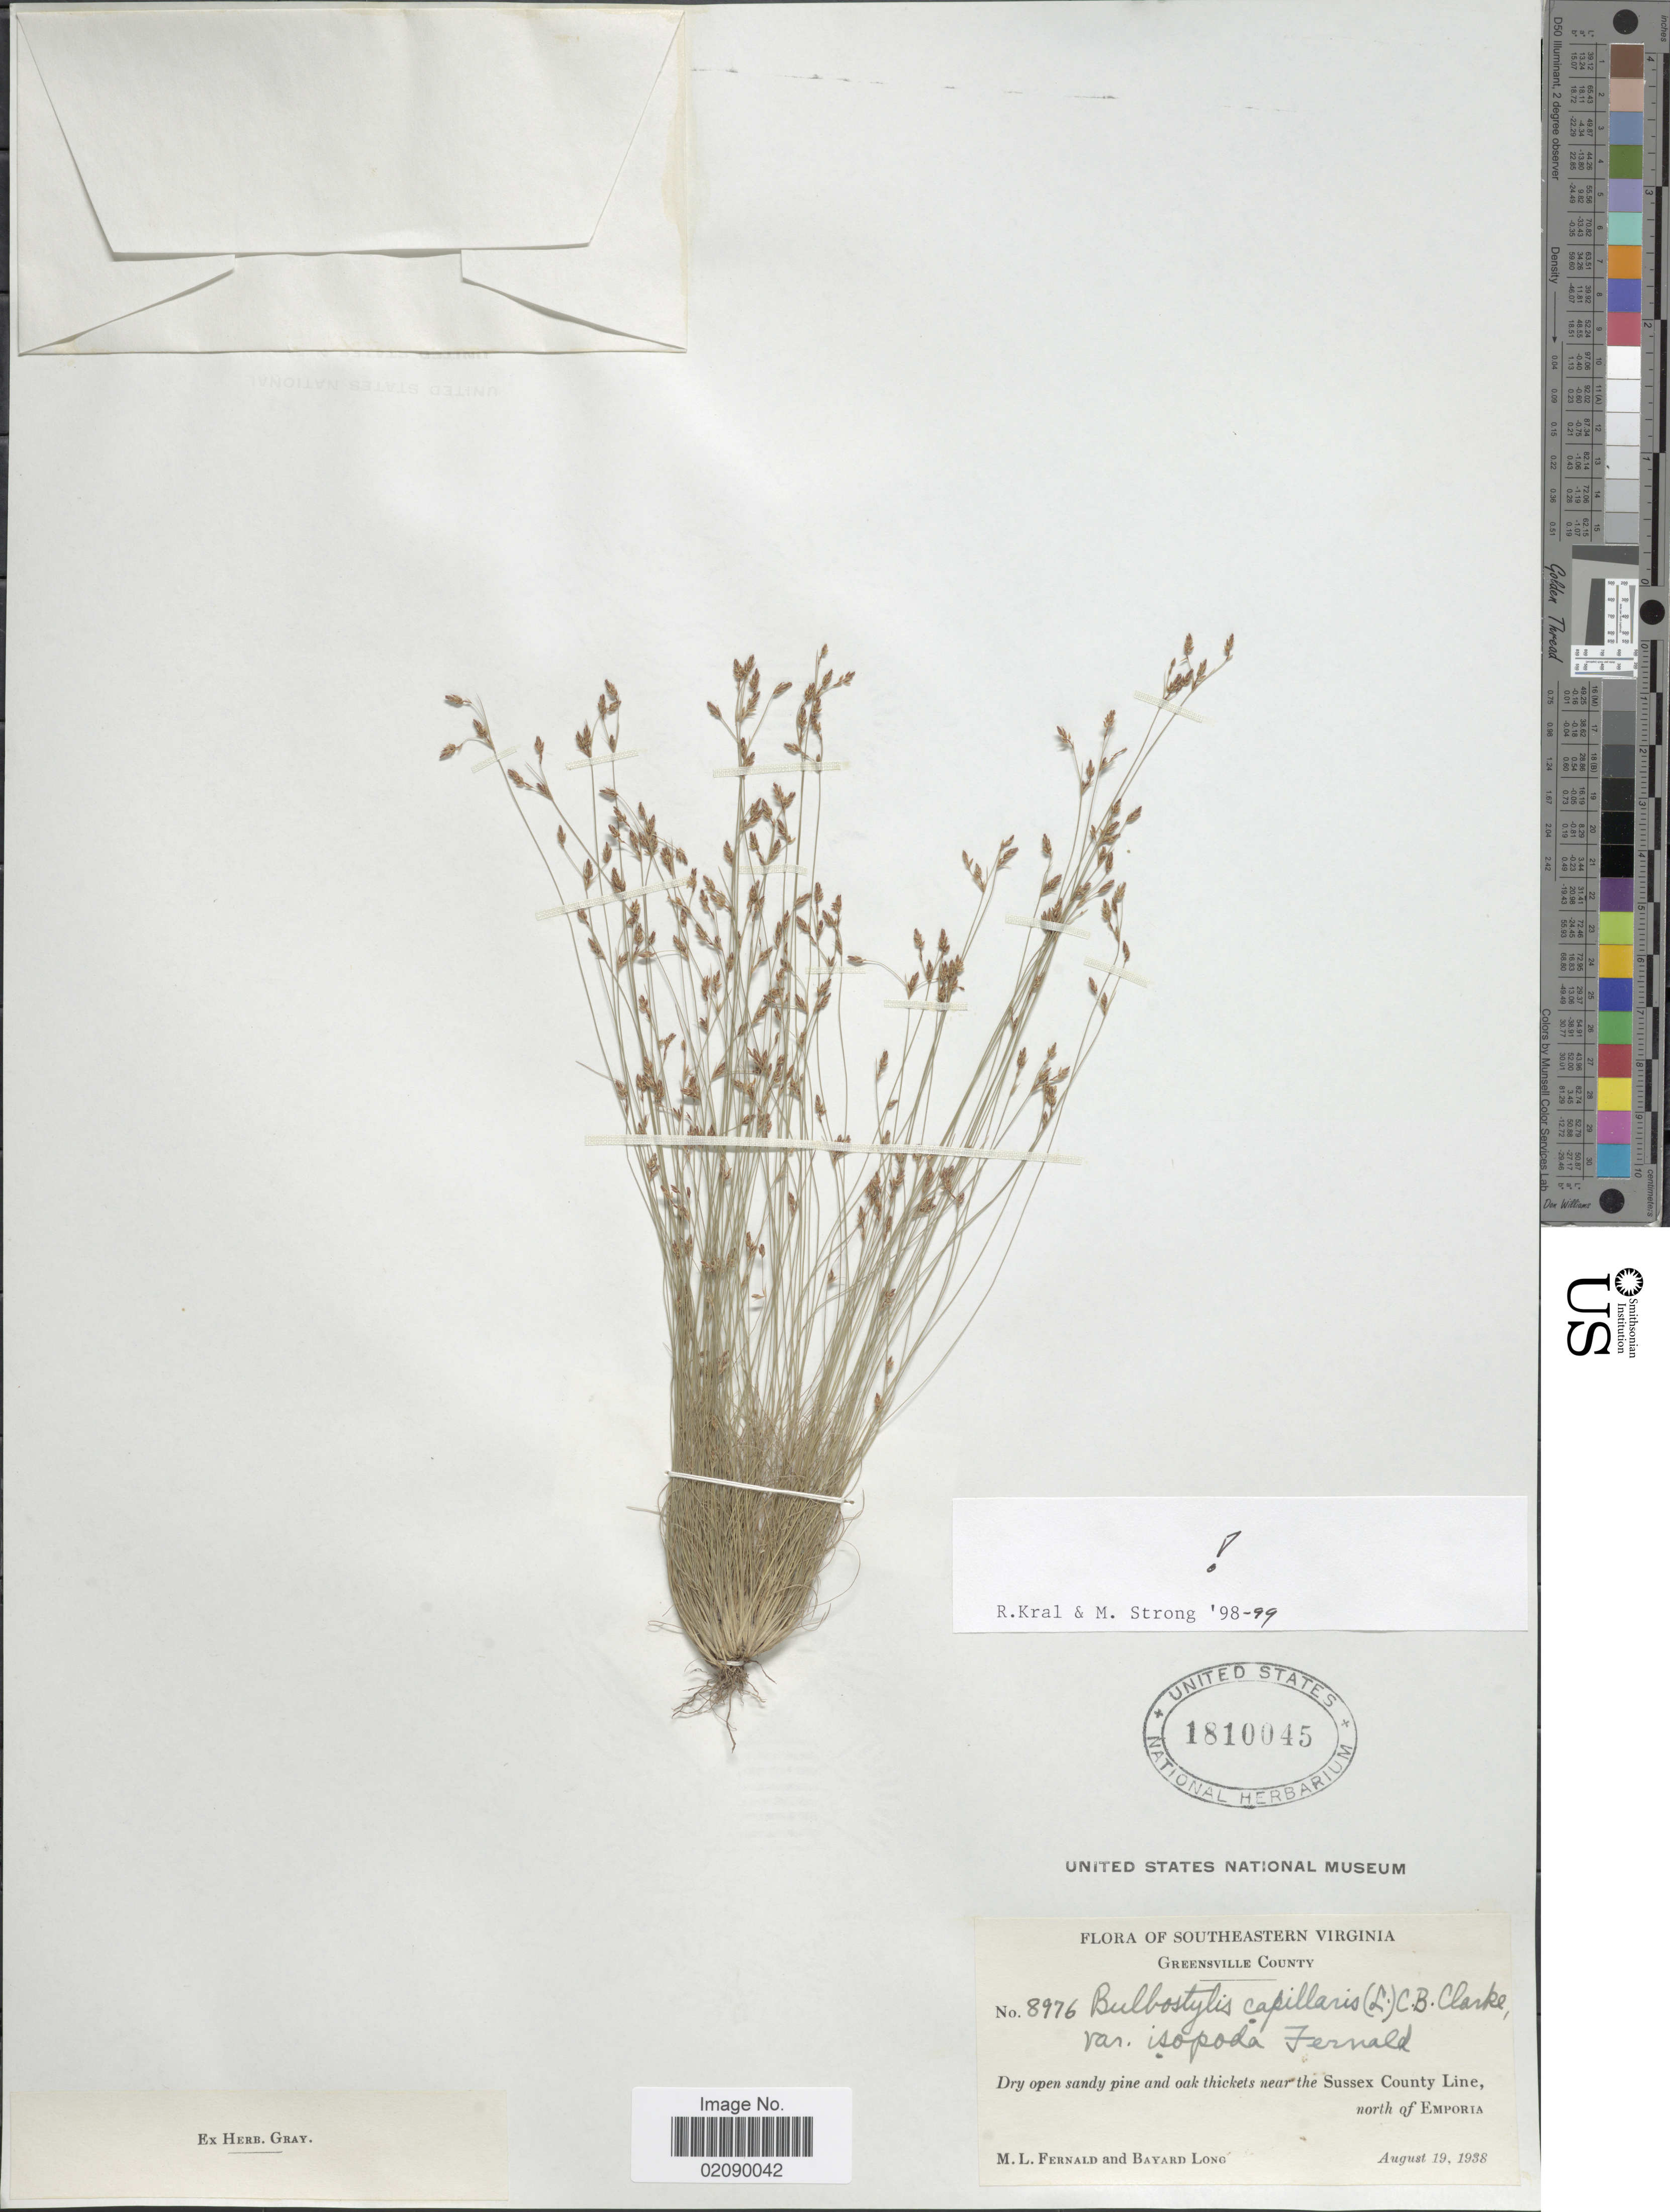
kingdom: Plantae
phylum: Tracheophyta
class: Liliopsida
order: Poales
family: Cyperaceae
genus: Bulbostylis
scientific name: Bulbostylis capillaris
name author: (L.) Kunth ex C.B. Clarke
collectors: M. L. Fernald & B. Long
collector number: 8976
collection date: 1938-08-19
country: United States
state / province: Virginia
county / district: Greensville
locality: Southeastern Virginia, Greensville County, Dry open sandy pine and oak thickets near the Sussex County Line, north of Emporia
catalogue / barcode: US 1810045